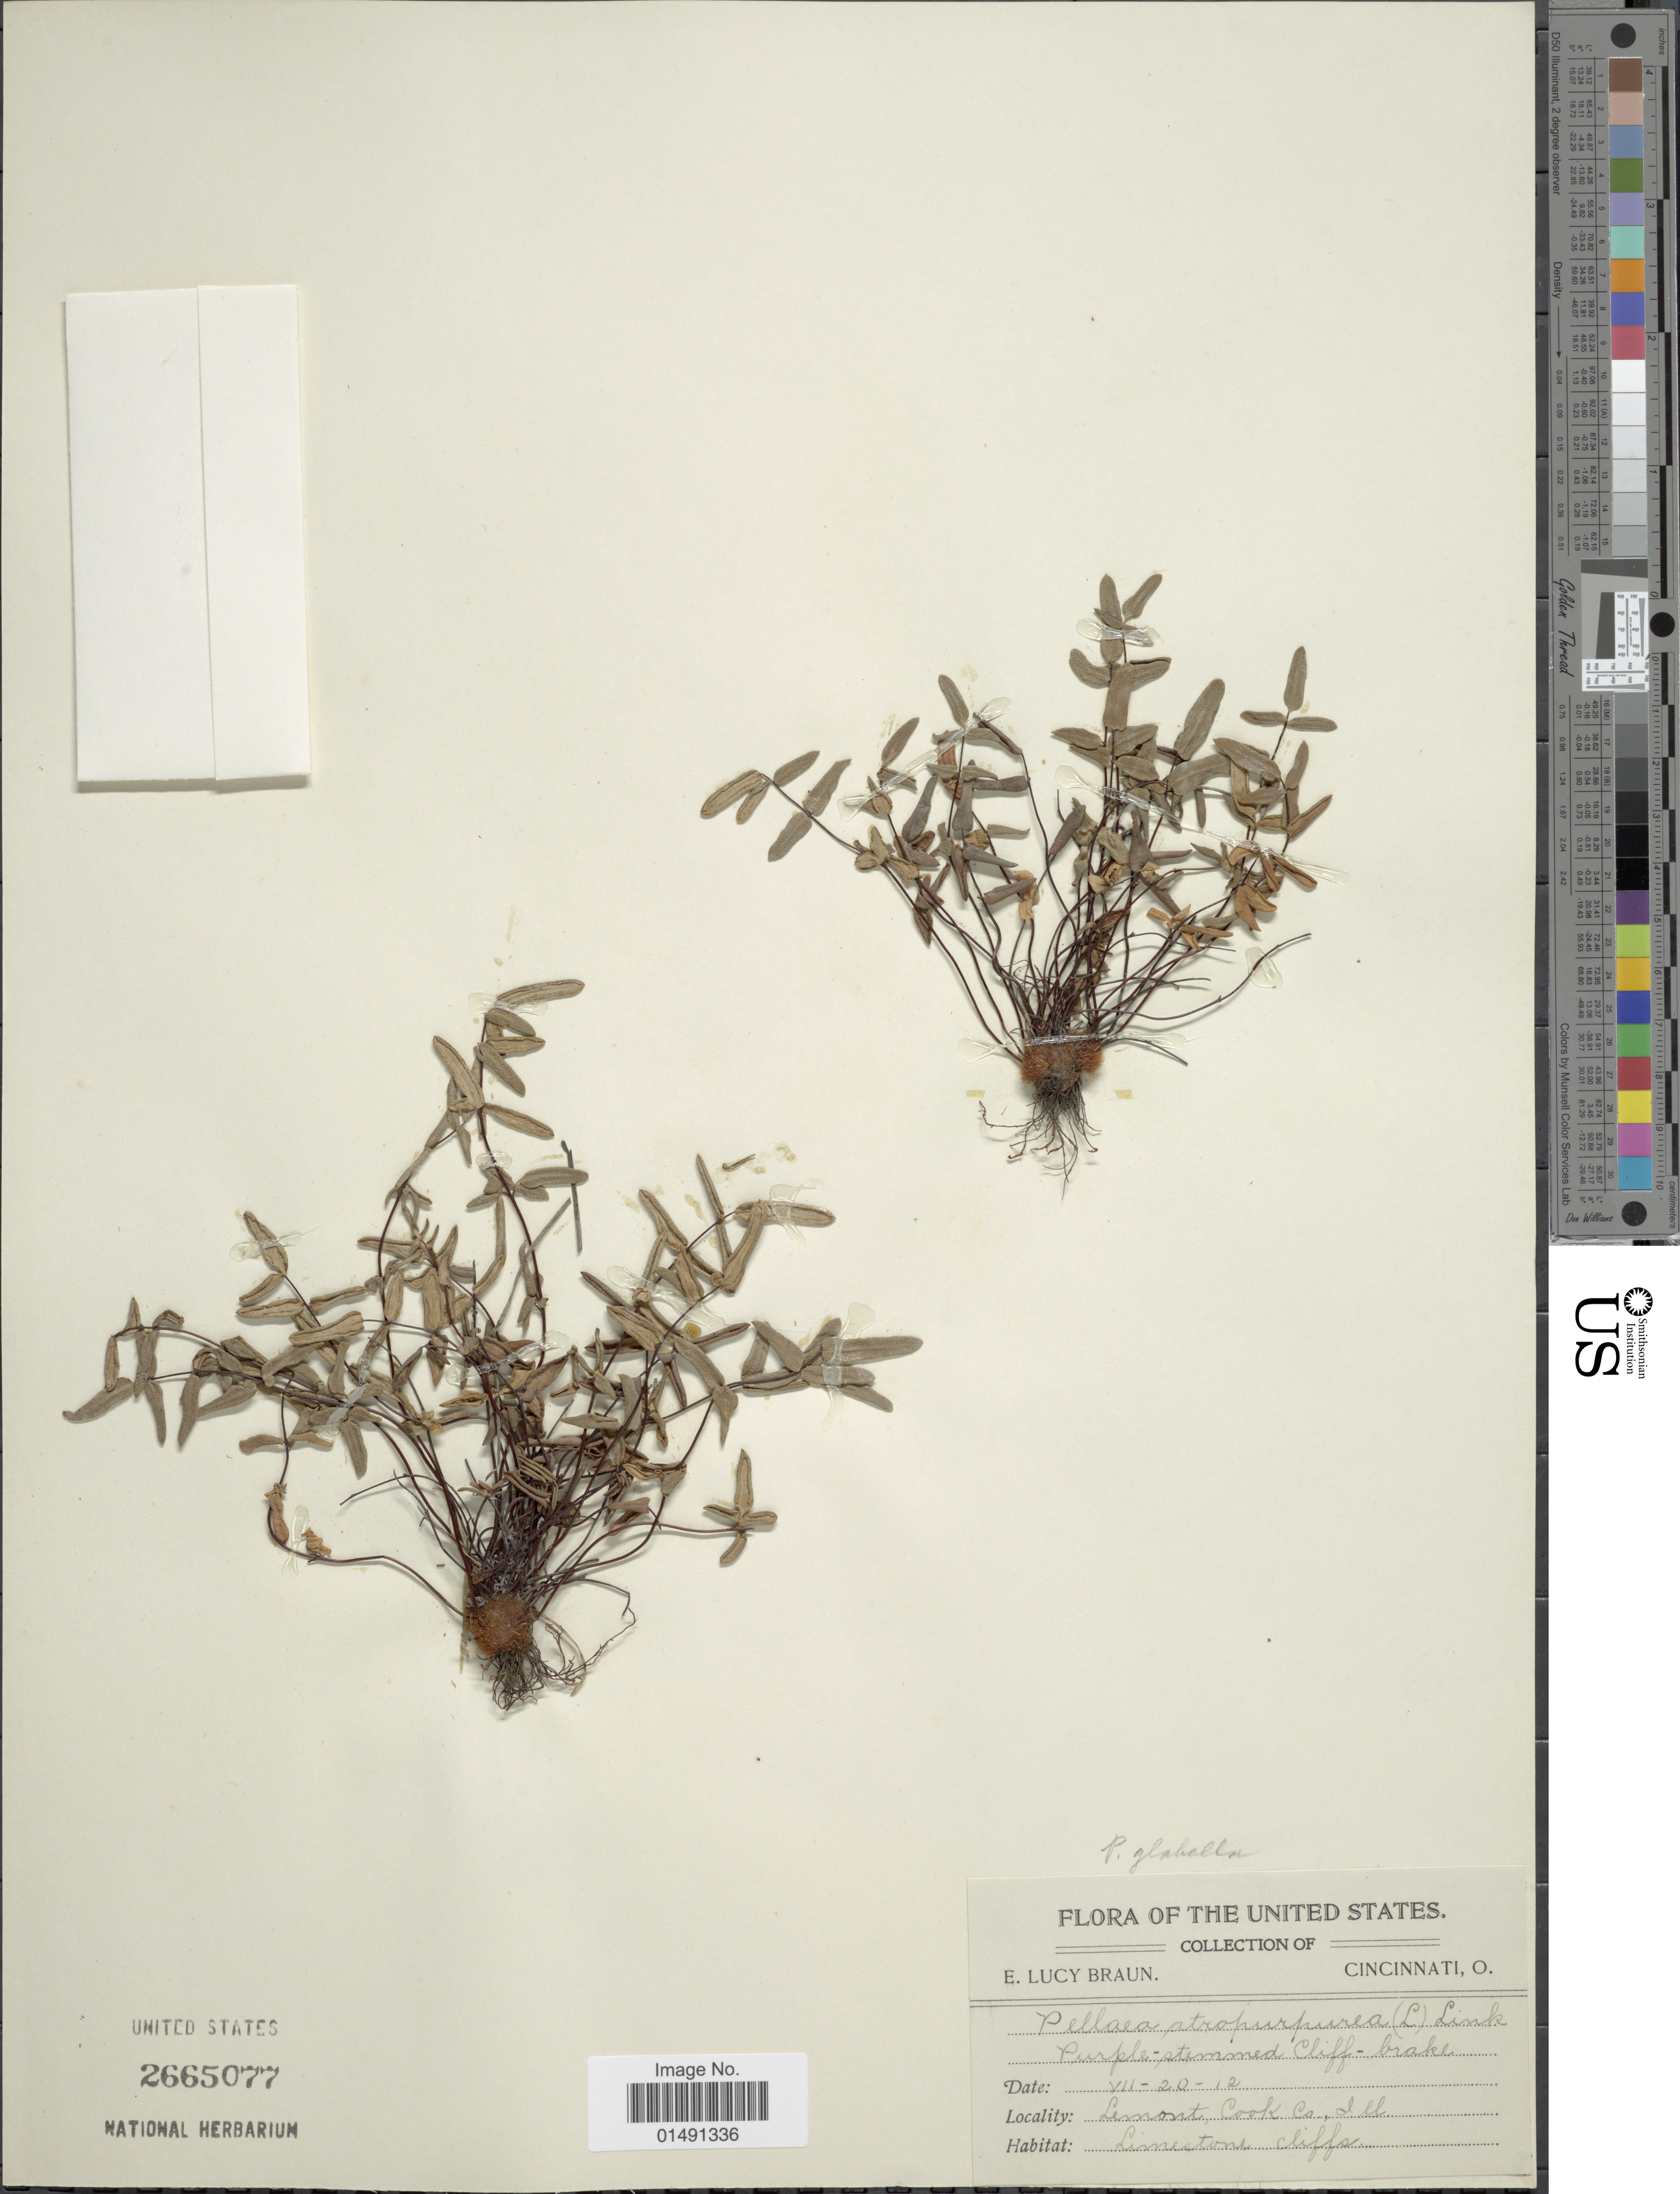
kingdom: Plantae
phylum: Tracheophyta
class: Polypodiopsida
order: Polypodiales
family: Pteridaceae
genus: Pellaea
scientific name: Pellaea glabella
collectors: E. L. Braun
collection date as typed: Transcribed d/m/y: 20/8/12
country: United States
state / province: Illinois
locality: Lemont, Cook Co, Ill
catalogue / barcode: US 2665077